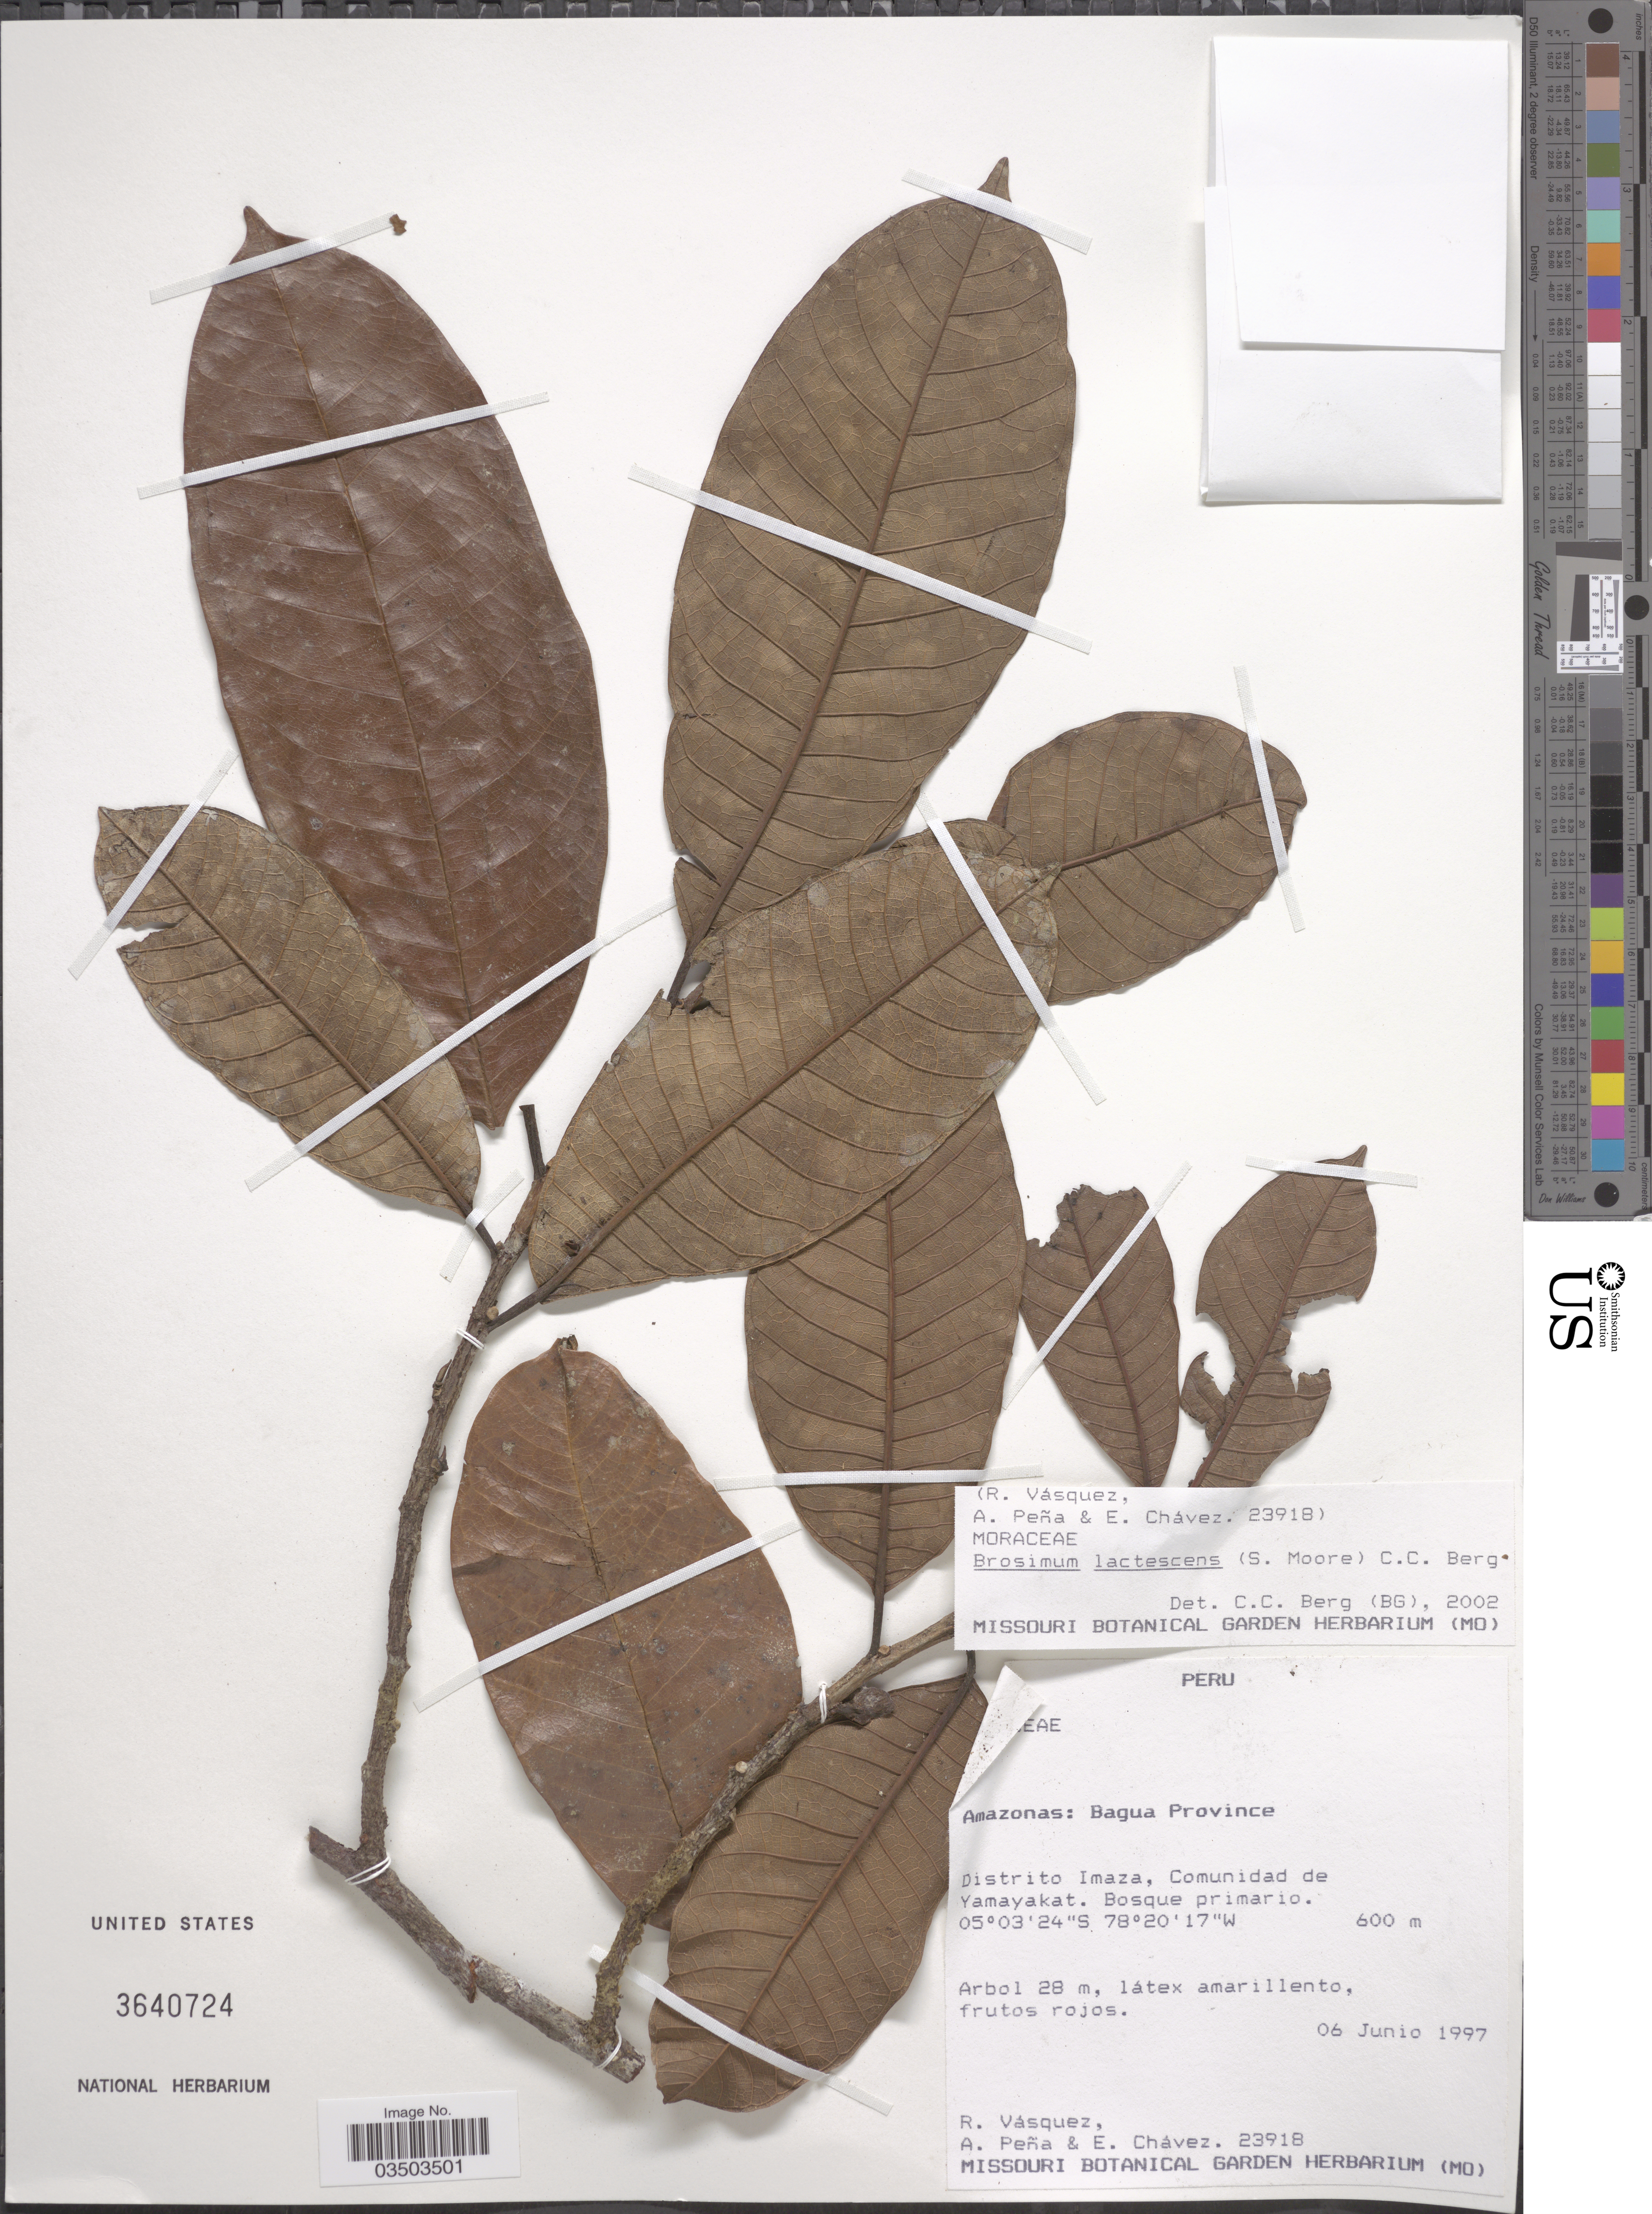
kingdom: Plantae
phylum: Tracheophyta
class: Magnoliopsida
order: Rosales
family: Moraceae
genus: Brosimum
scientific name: Brosimum lactescens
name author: (S. Moore) C.C. Berg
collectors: R. Vásquez, A. Peña & E. Chávez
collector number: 23918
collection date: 1997-06-06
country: Peru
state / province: Amazonas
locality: Bagua Province. Distrito Imaza, Comunidad de Yamayakat.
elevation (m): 600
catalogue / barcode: US 3640724